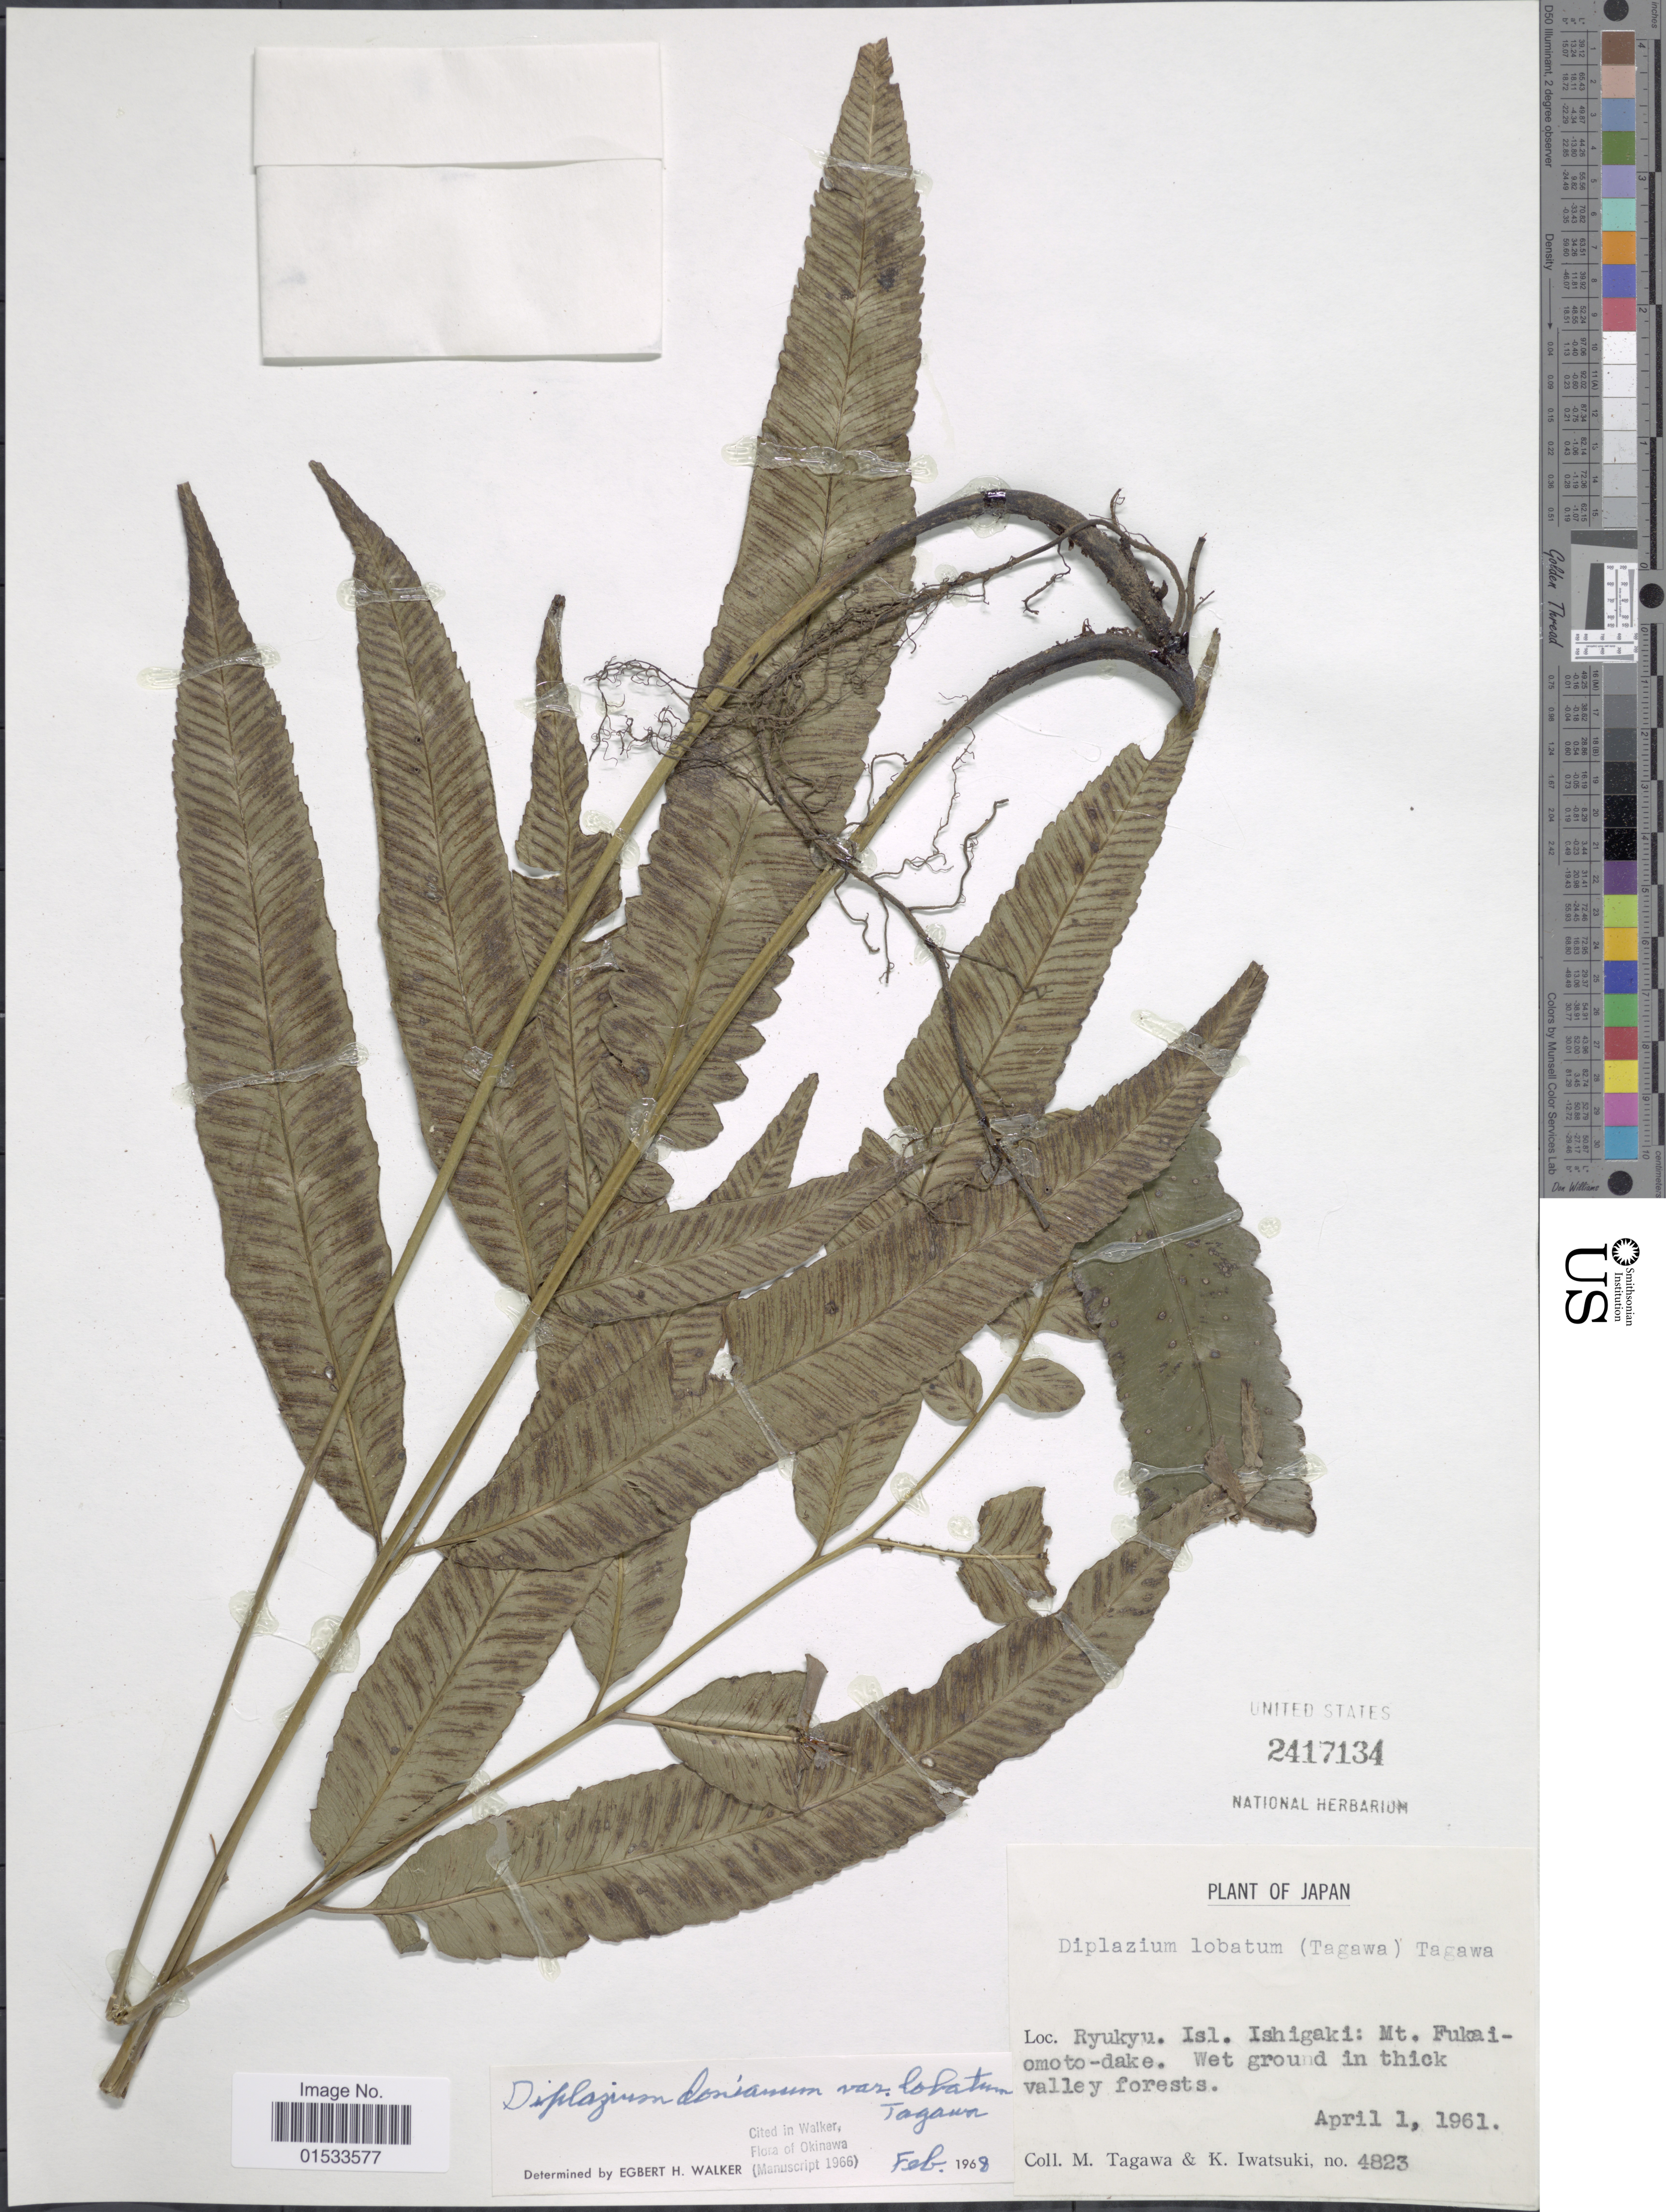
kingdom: Plantae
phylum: Tracheophyta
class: Polypodiopsida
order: Polypodiales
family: Athyriaceae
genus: Diplazium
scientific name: Diplazium donianum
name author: (Mett.) Tardieu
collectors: M. Tagawa & K. Iwatsuki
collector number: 4823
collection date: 1961-04-01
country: Japan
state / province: Okinawa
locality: Ryukyu, Isl Ishigaki: Mt. Fukaiomoto- dake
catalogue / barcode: US 2417134